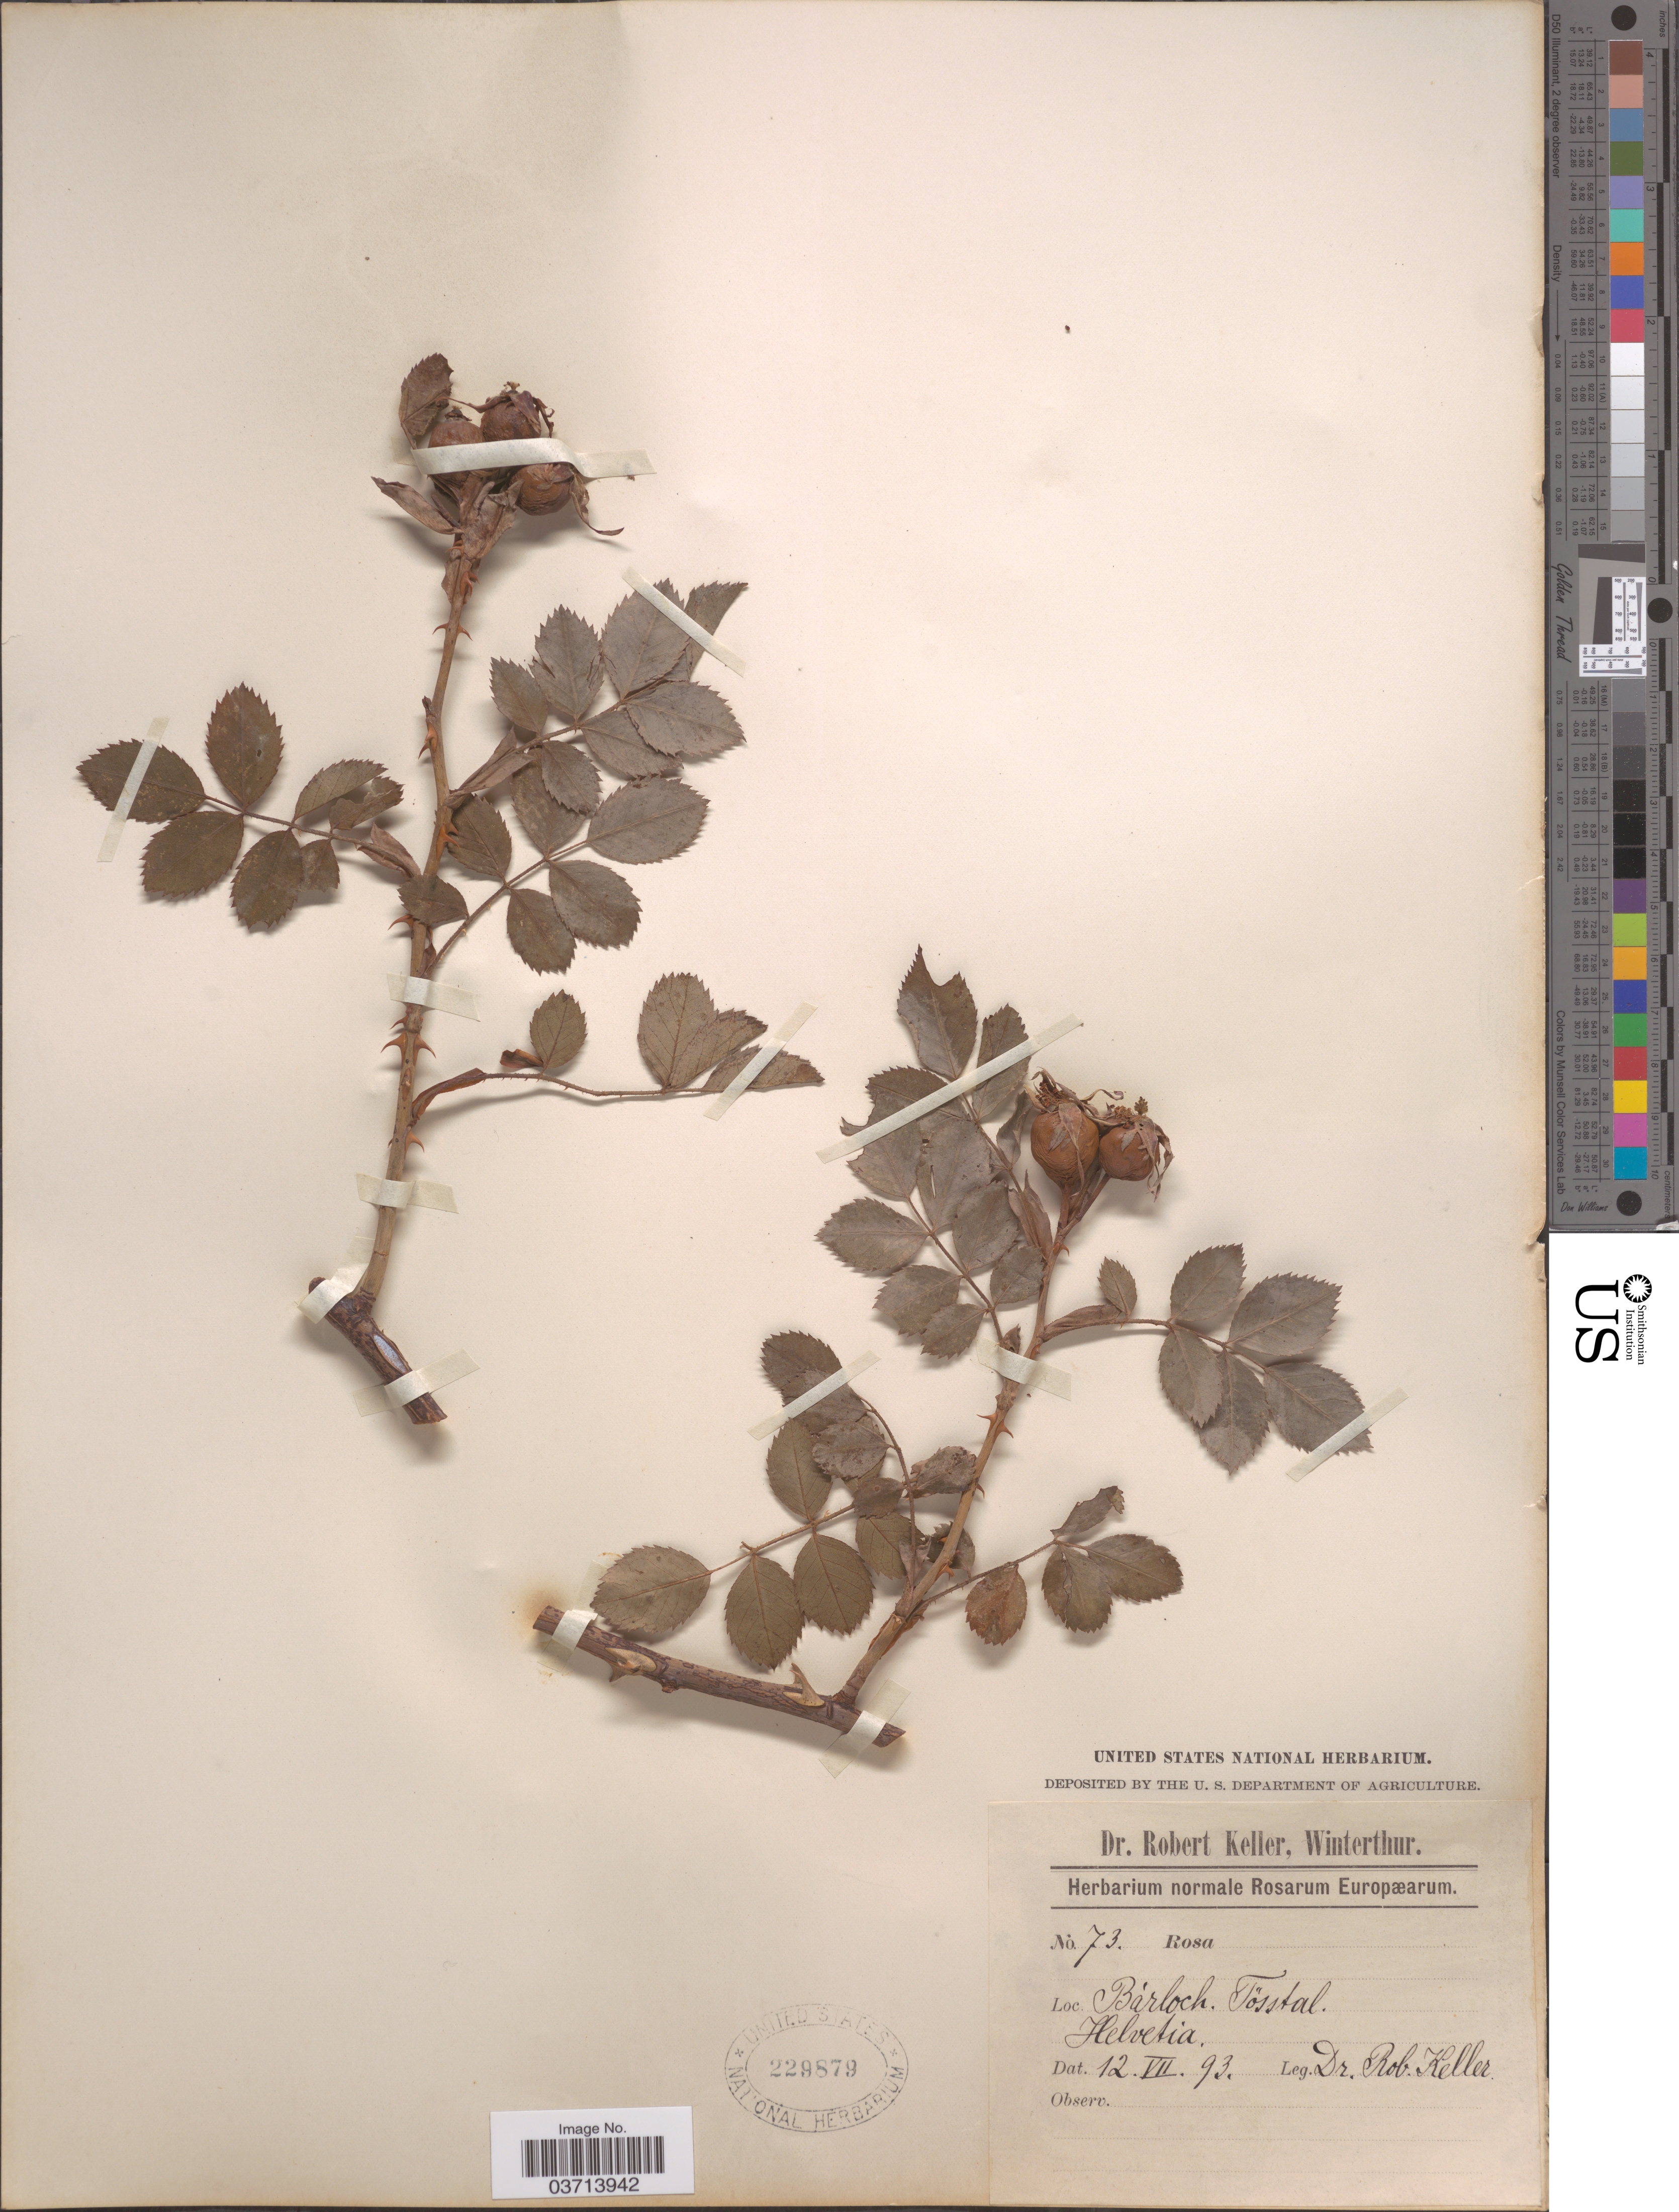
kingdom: Plantae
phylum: Tracheophyta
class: Magnoliopsida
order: Rosales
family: Rosaceae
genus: Rosa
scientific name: Rosa sp.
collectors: R. Keller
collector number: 73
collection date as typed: Transcribed d/m/y: 12/7/93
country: Switzerland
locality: Bàrloch. Tösstal. Helvetia.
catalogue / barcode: US 229879